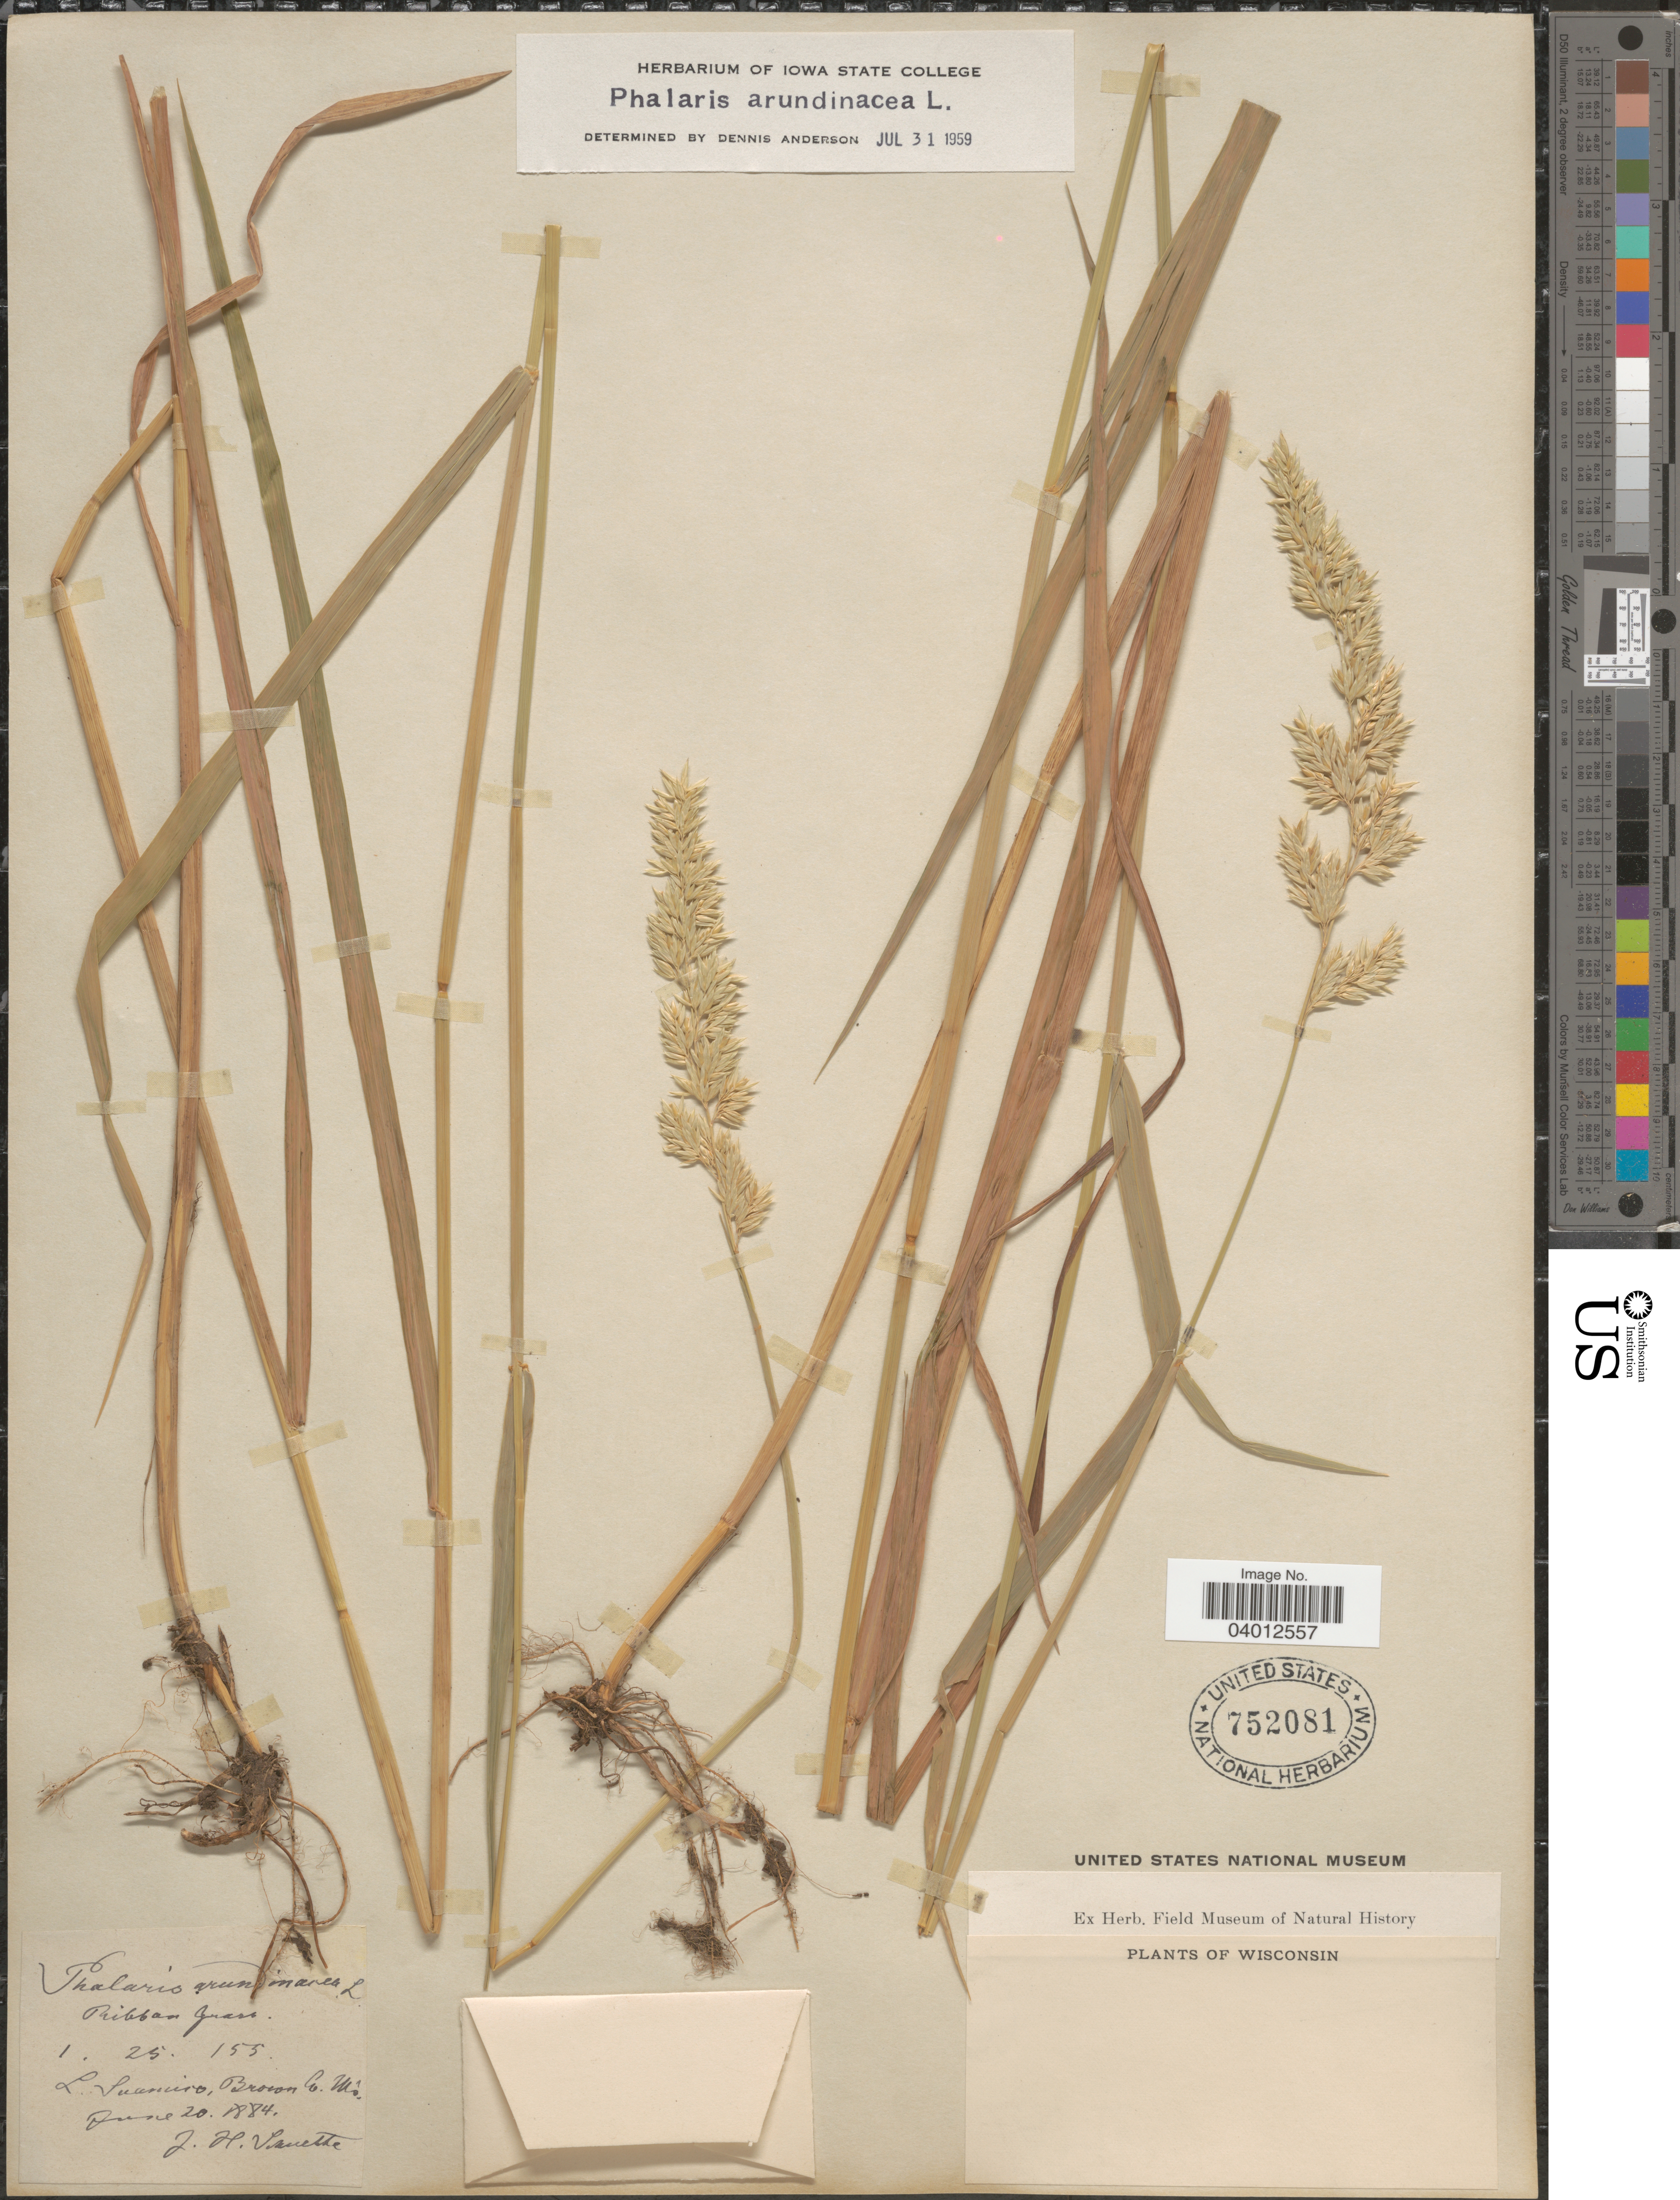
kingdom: Plantae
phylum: Tracheophyta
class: Liliopsida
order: Poales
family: Poaceae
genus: Phalaris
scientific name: Phalaris arundinacea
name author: L.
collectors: J. H. Schuette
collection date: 1884-06-20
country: United States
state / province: Wisconsin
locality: L. Sucamico, Brown Co.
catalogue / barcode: US 752081